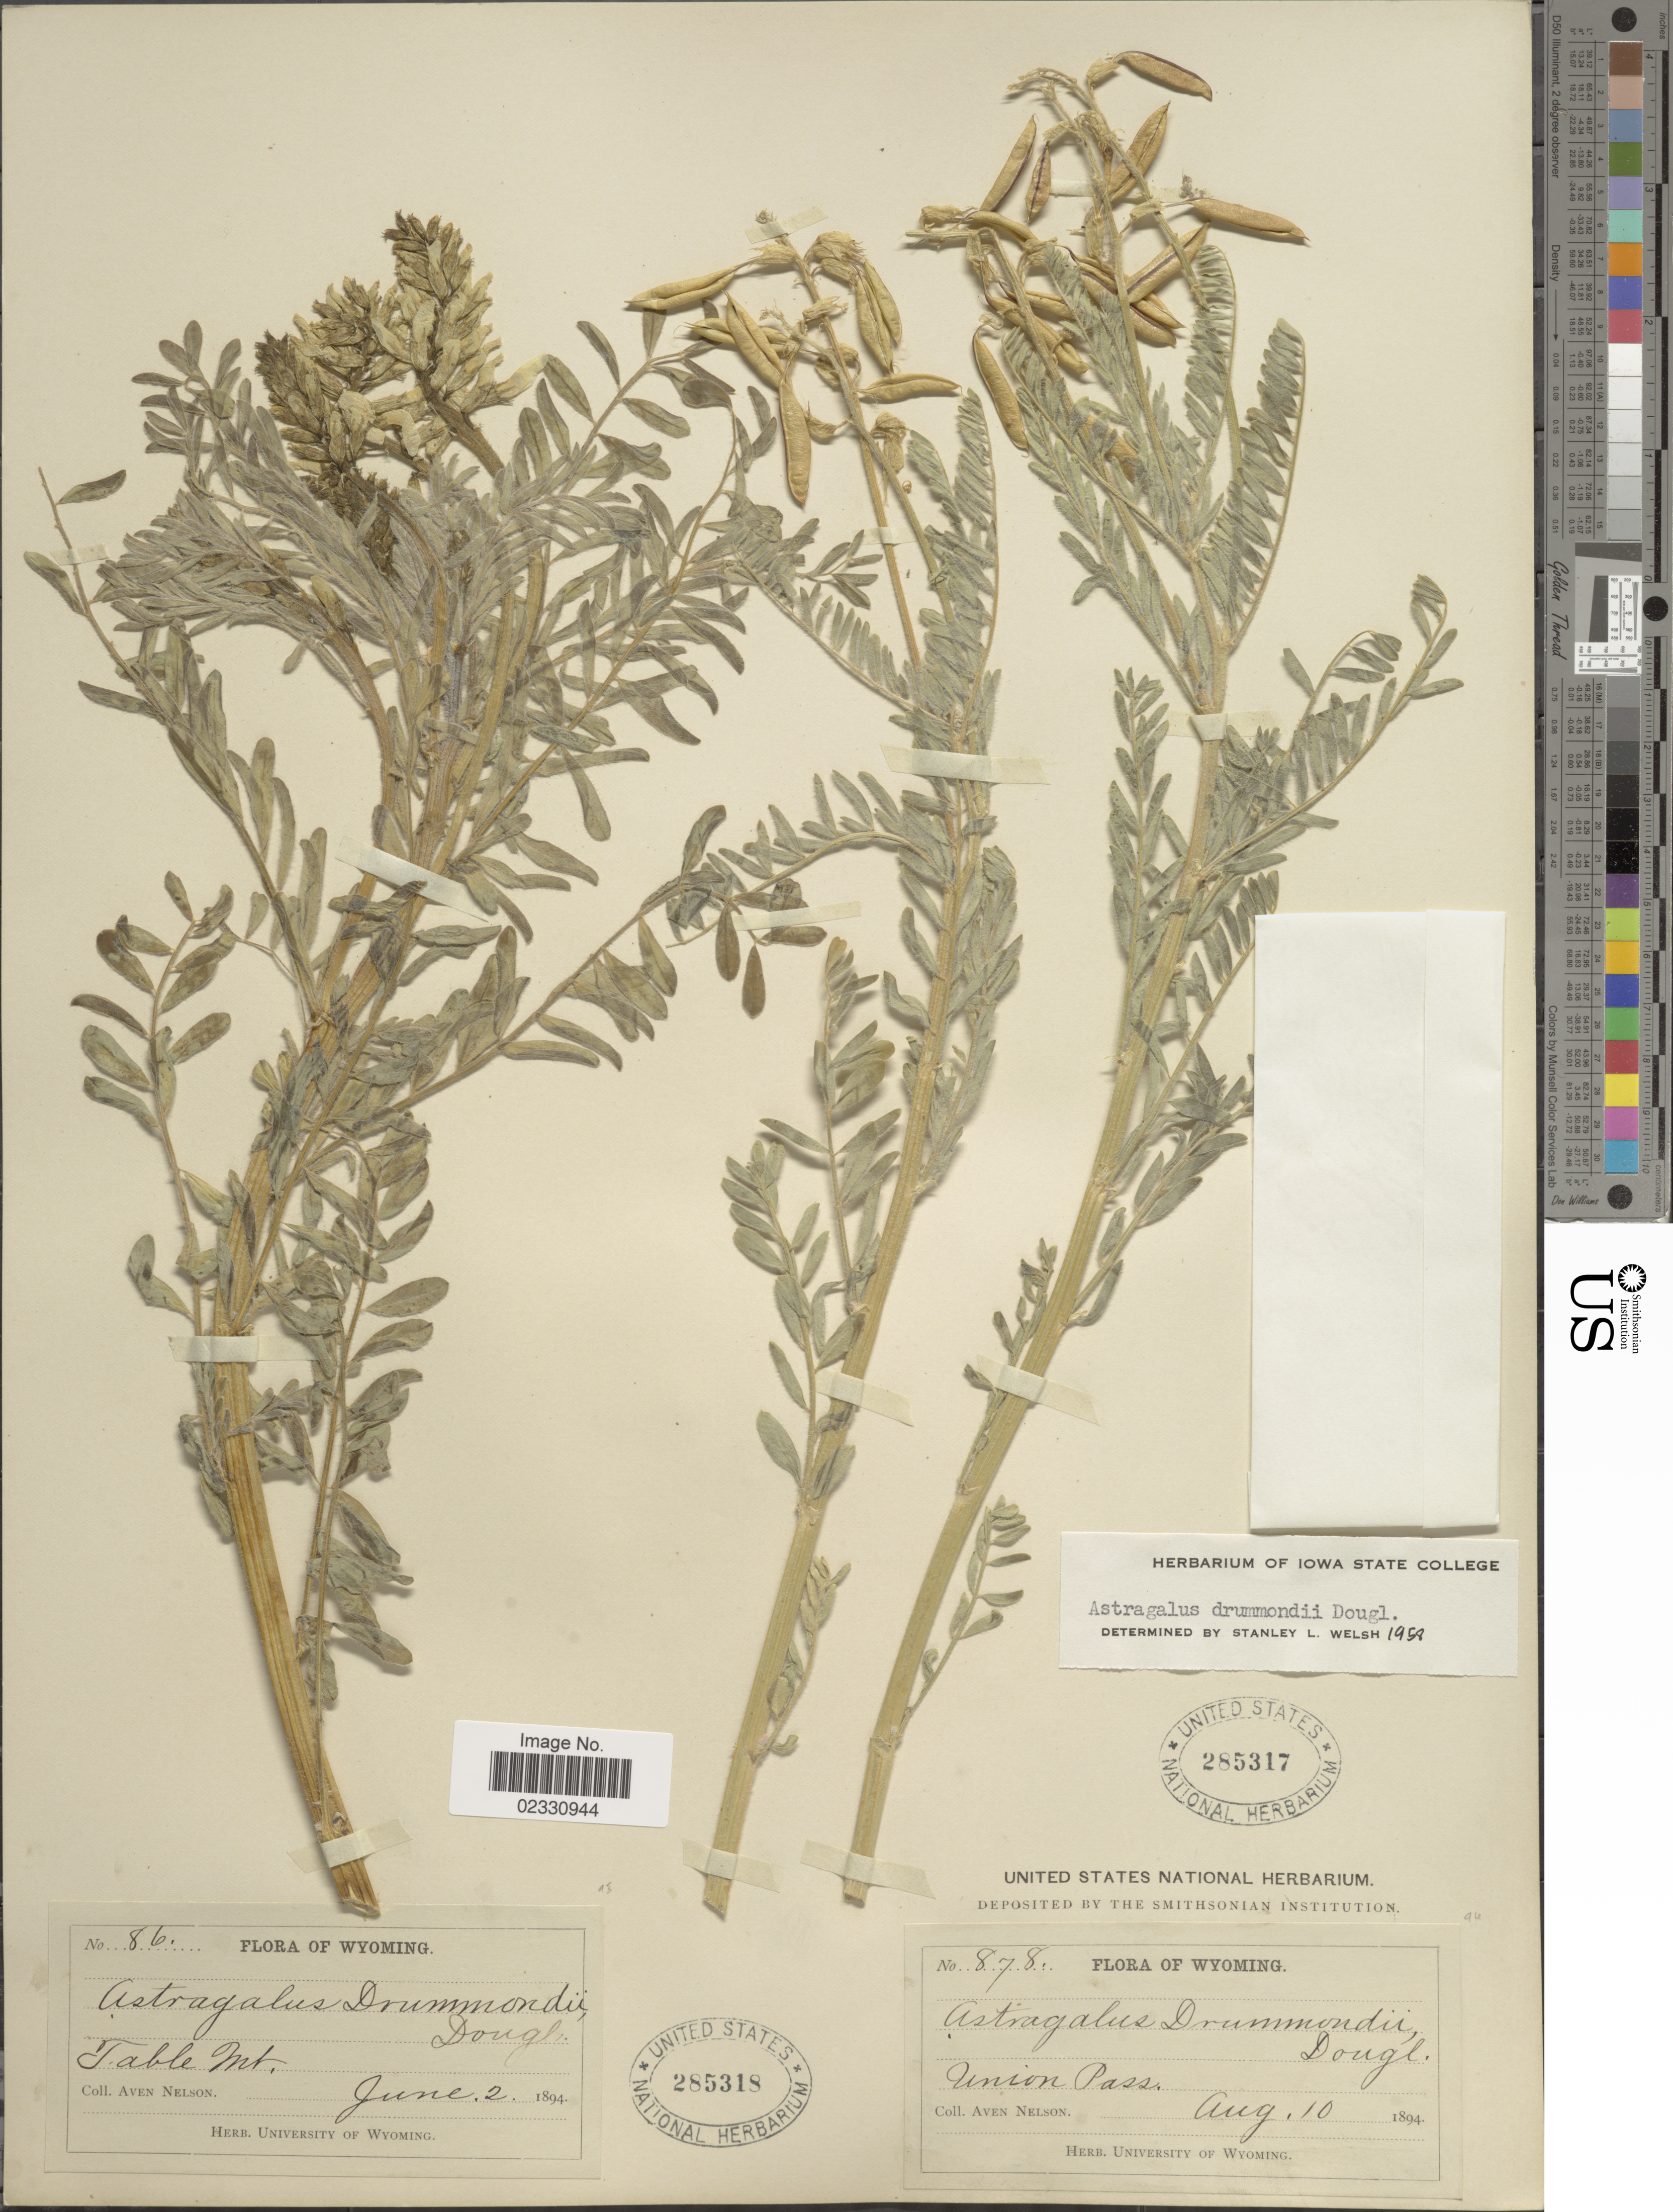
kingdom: Plantae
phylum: Tracheophyta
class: Magnoliopsida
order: Fabales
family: Fabaceae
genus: Astragalus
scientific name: Astragalus drummondii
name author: Hook.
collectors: A. Nelson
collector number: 878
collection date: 1894-08-10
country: United States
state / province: Wyoming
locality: Union Pass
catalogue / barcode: US 285317